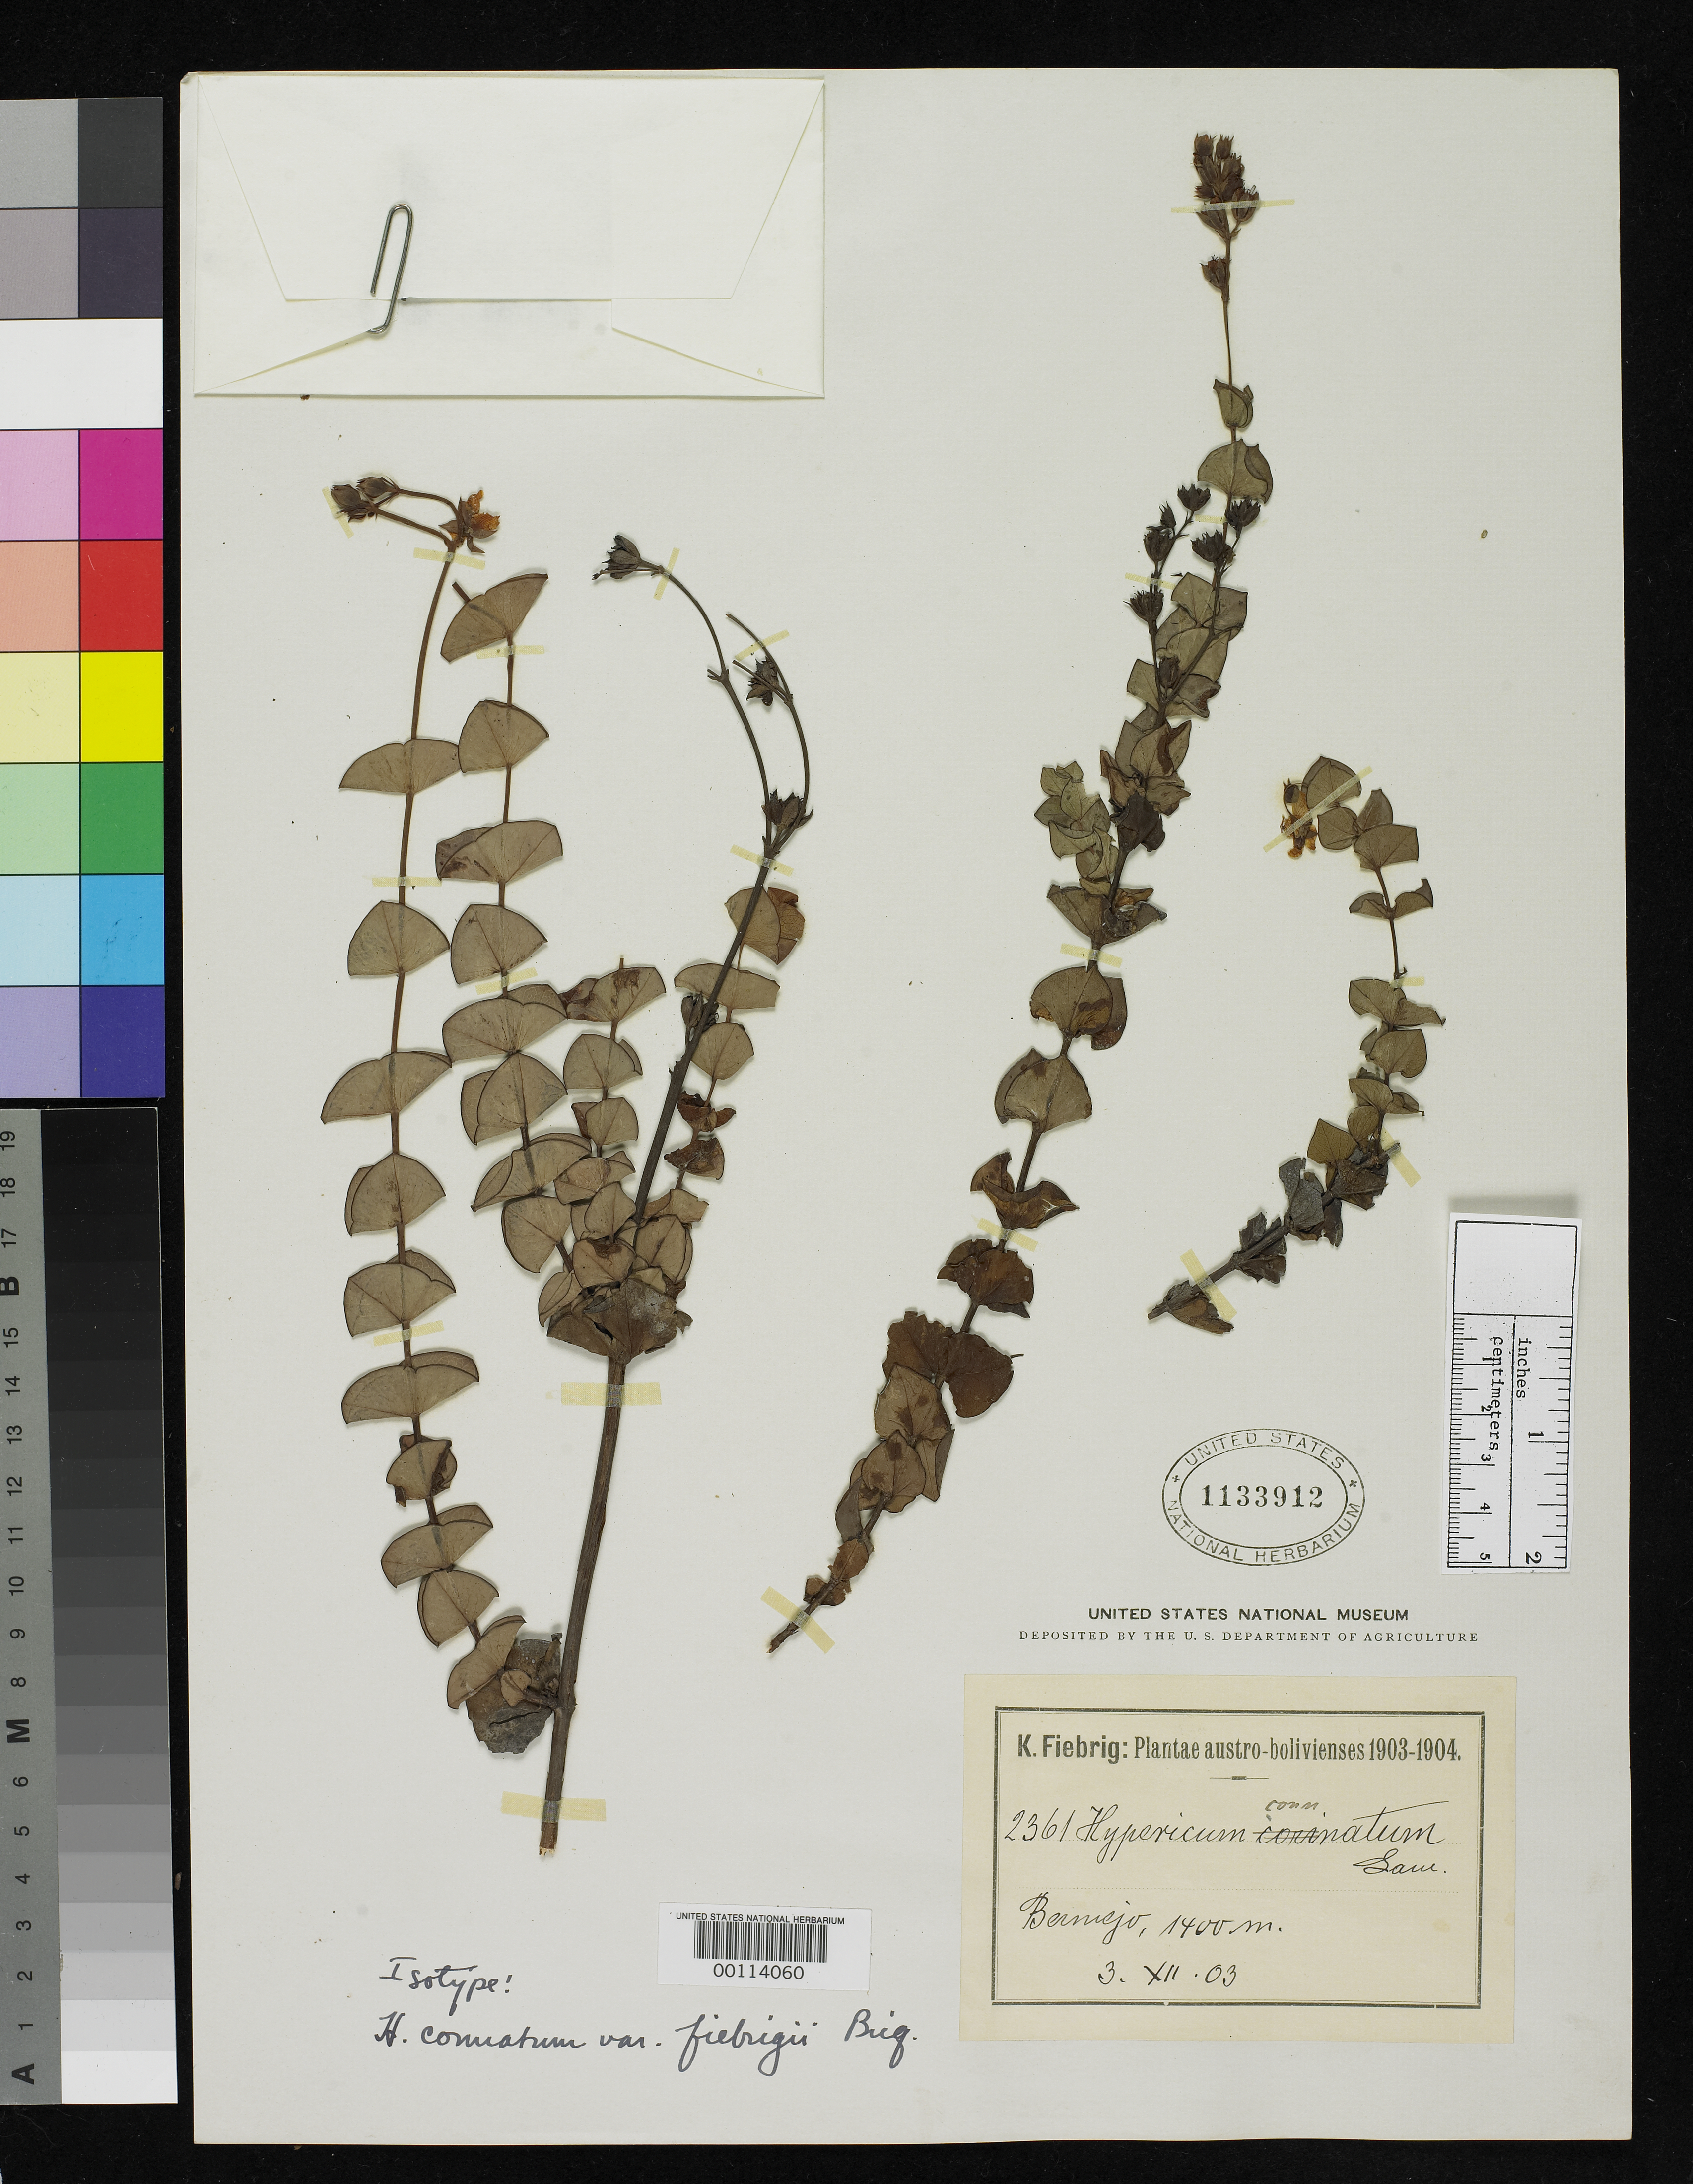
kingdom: Plantae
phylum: Tracheophyta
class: Magnoliopsida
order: Malpighiales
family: Hypericaceae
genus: Hypericum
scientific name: Hypericum connatum var. fiebrigii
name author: Briq.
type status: Isotype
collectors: K. Fiebrig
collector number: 2361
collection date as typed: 03 Dec 1903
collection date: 1903-12-03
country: Bolivia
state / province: Tarija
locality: Bermejo.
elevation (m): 1400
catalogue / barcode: US 1133912